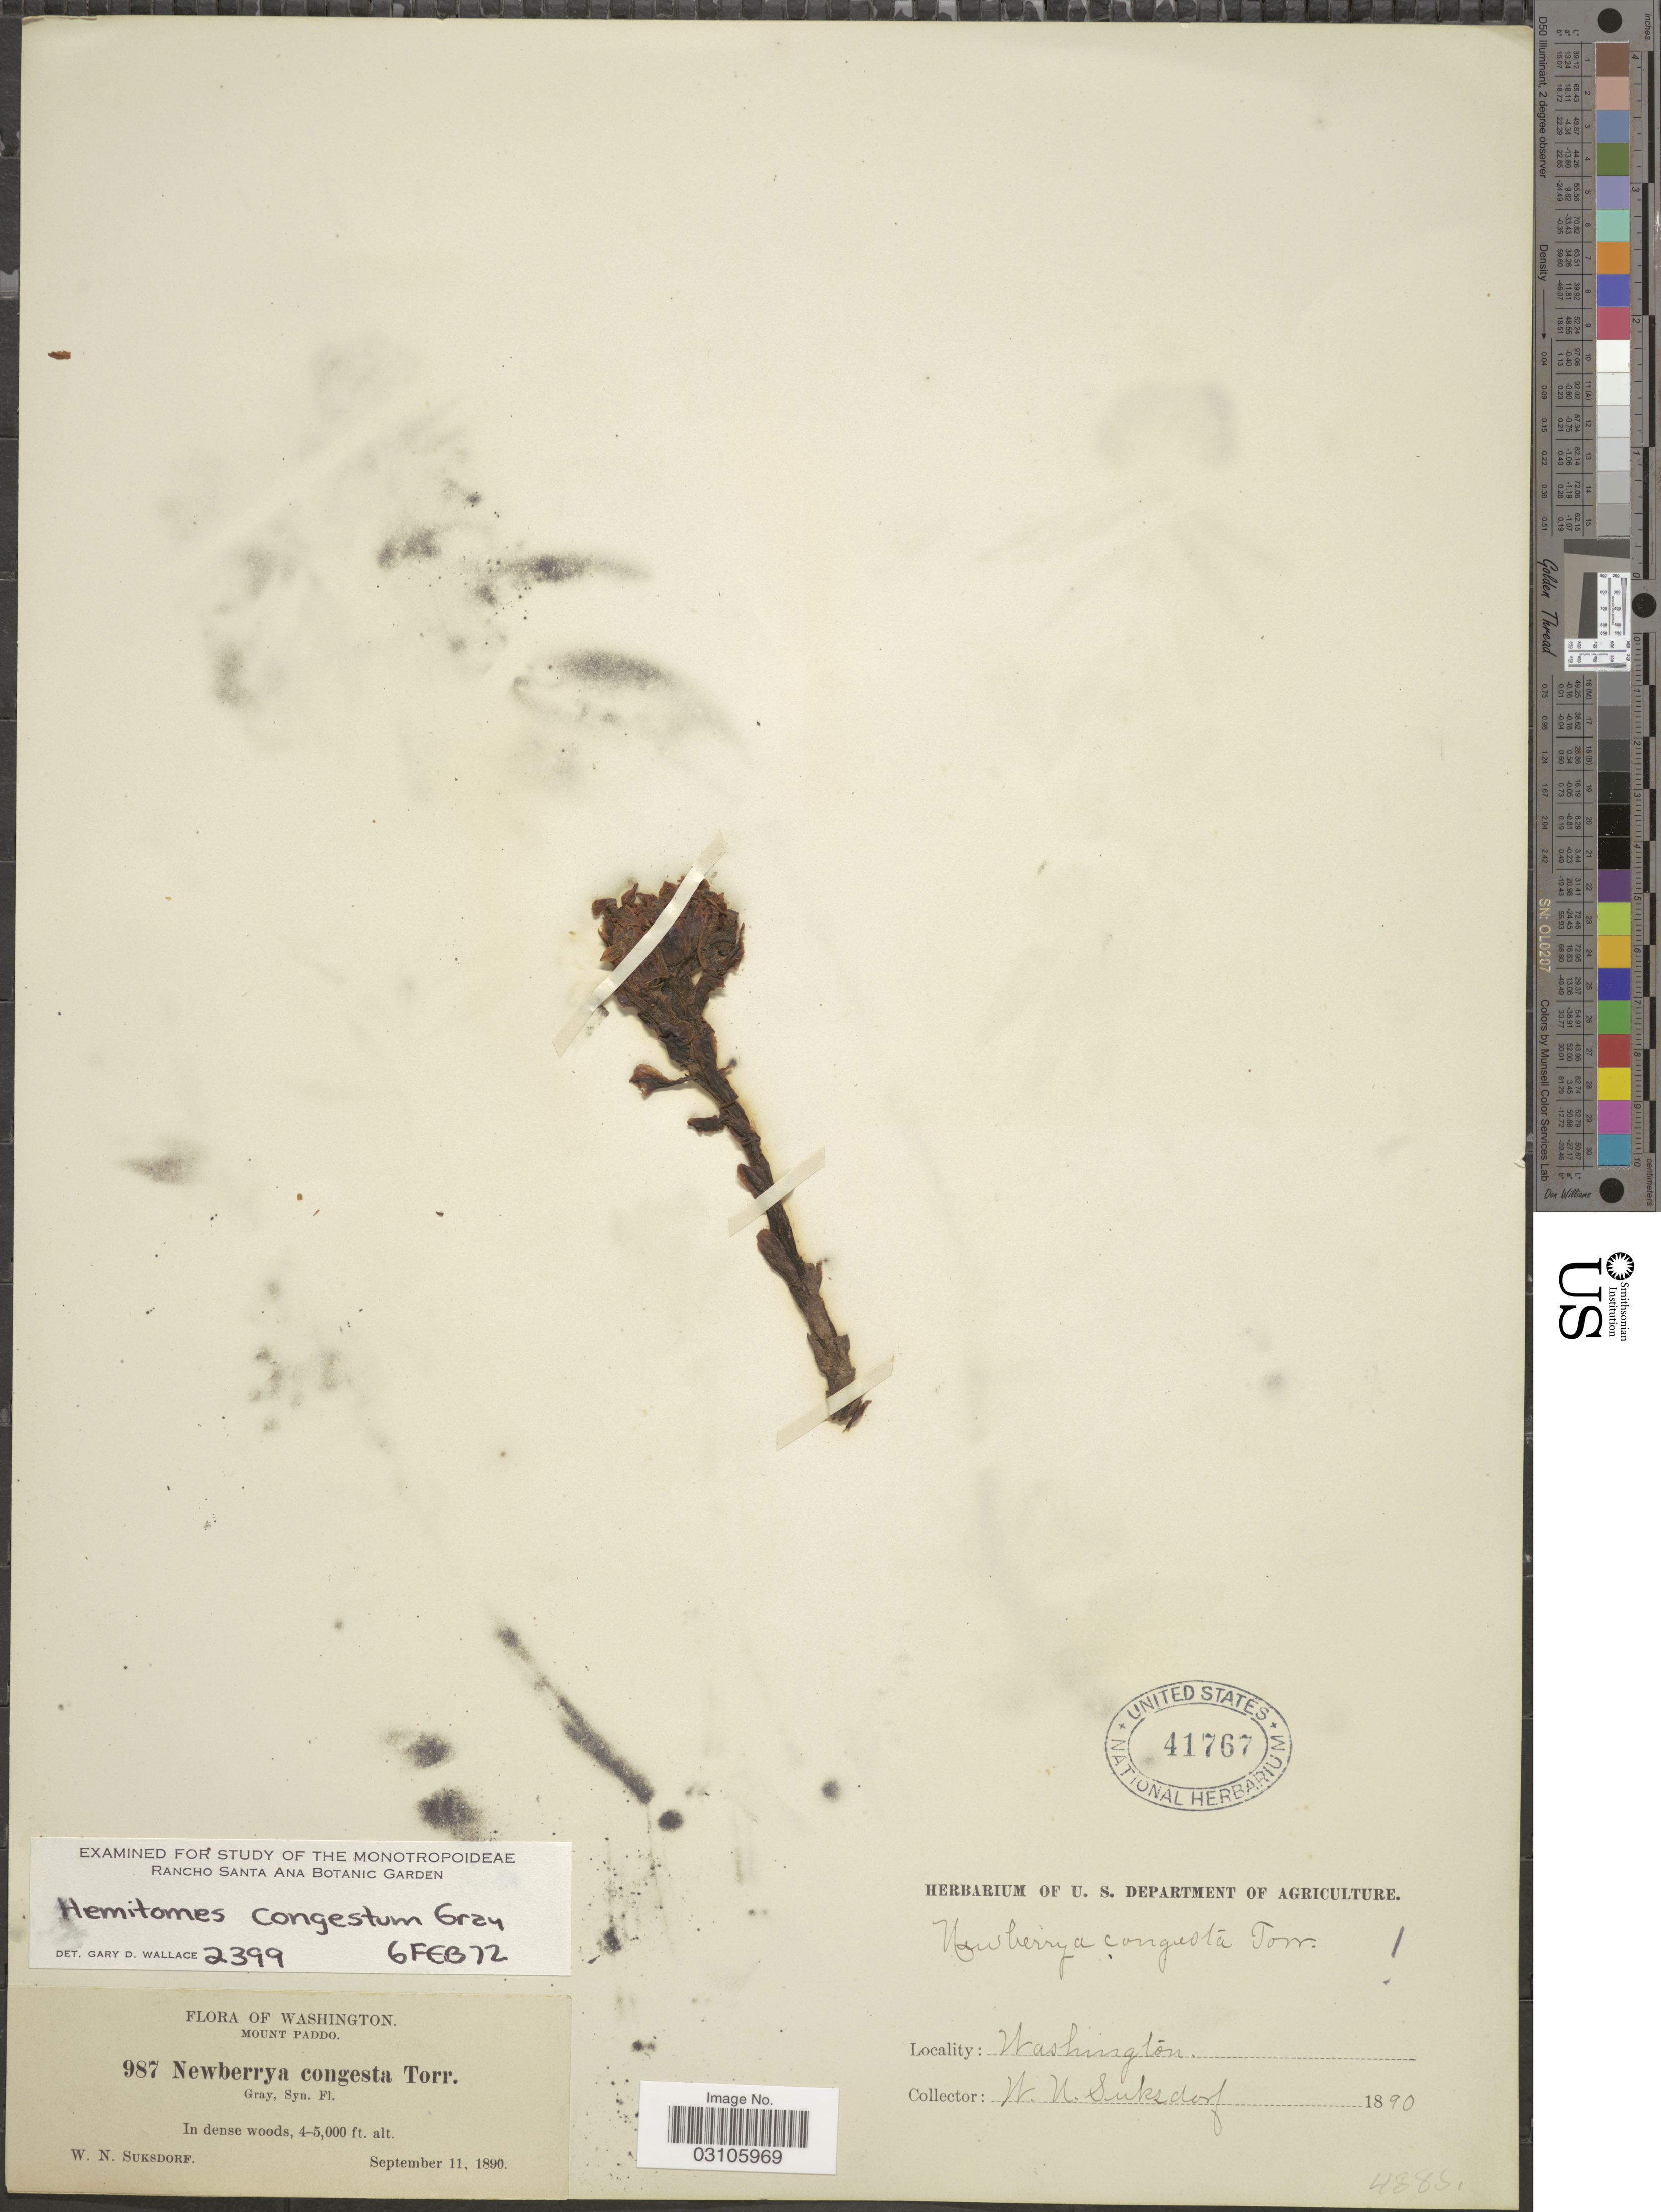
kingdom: Plantae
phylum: Tracheophyta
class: Magnoliopsida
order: Ericales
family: Ericaceae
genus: Newberrya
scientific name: Newberrya congesta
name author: Torr.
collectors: W. N. Suksdorf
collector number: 987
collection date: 1890-09-11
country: United States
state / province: Washington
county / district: Skamania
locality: Mount Paddo.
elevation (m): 1219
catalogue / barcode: US 41767